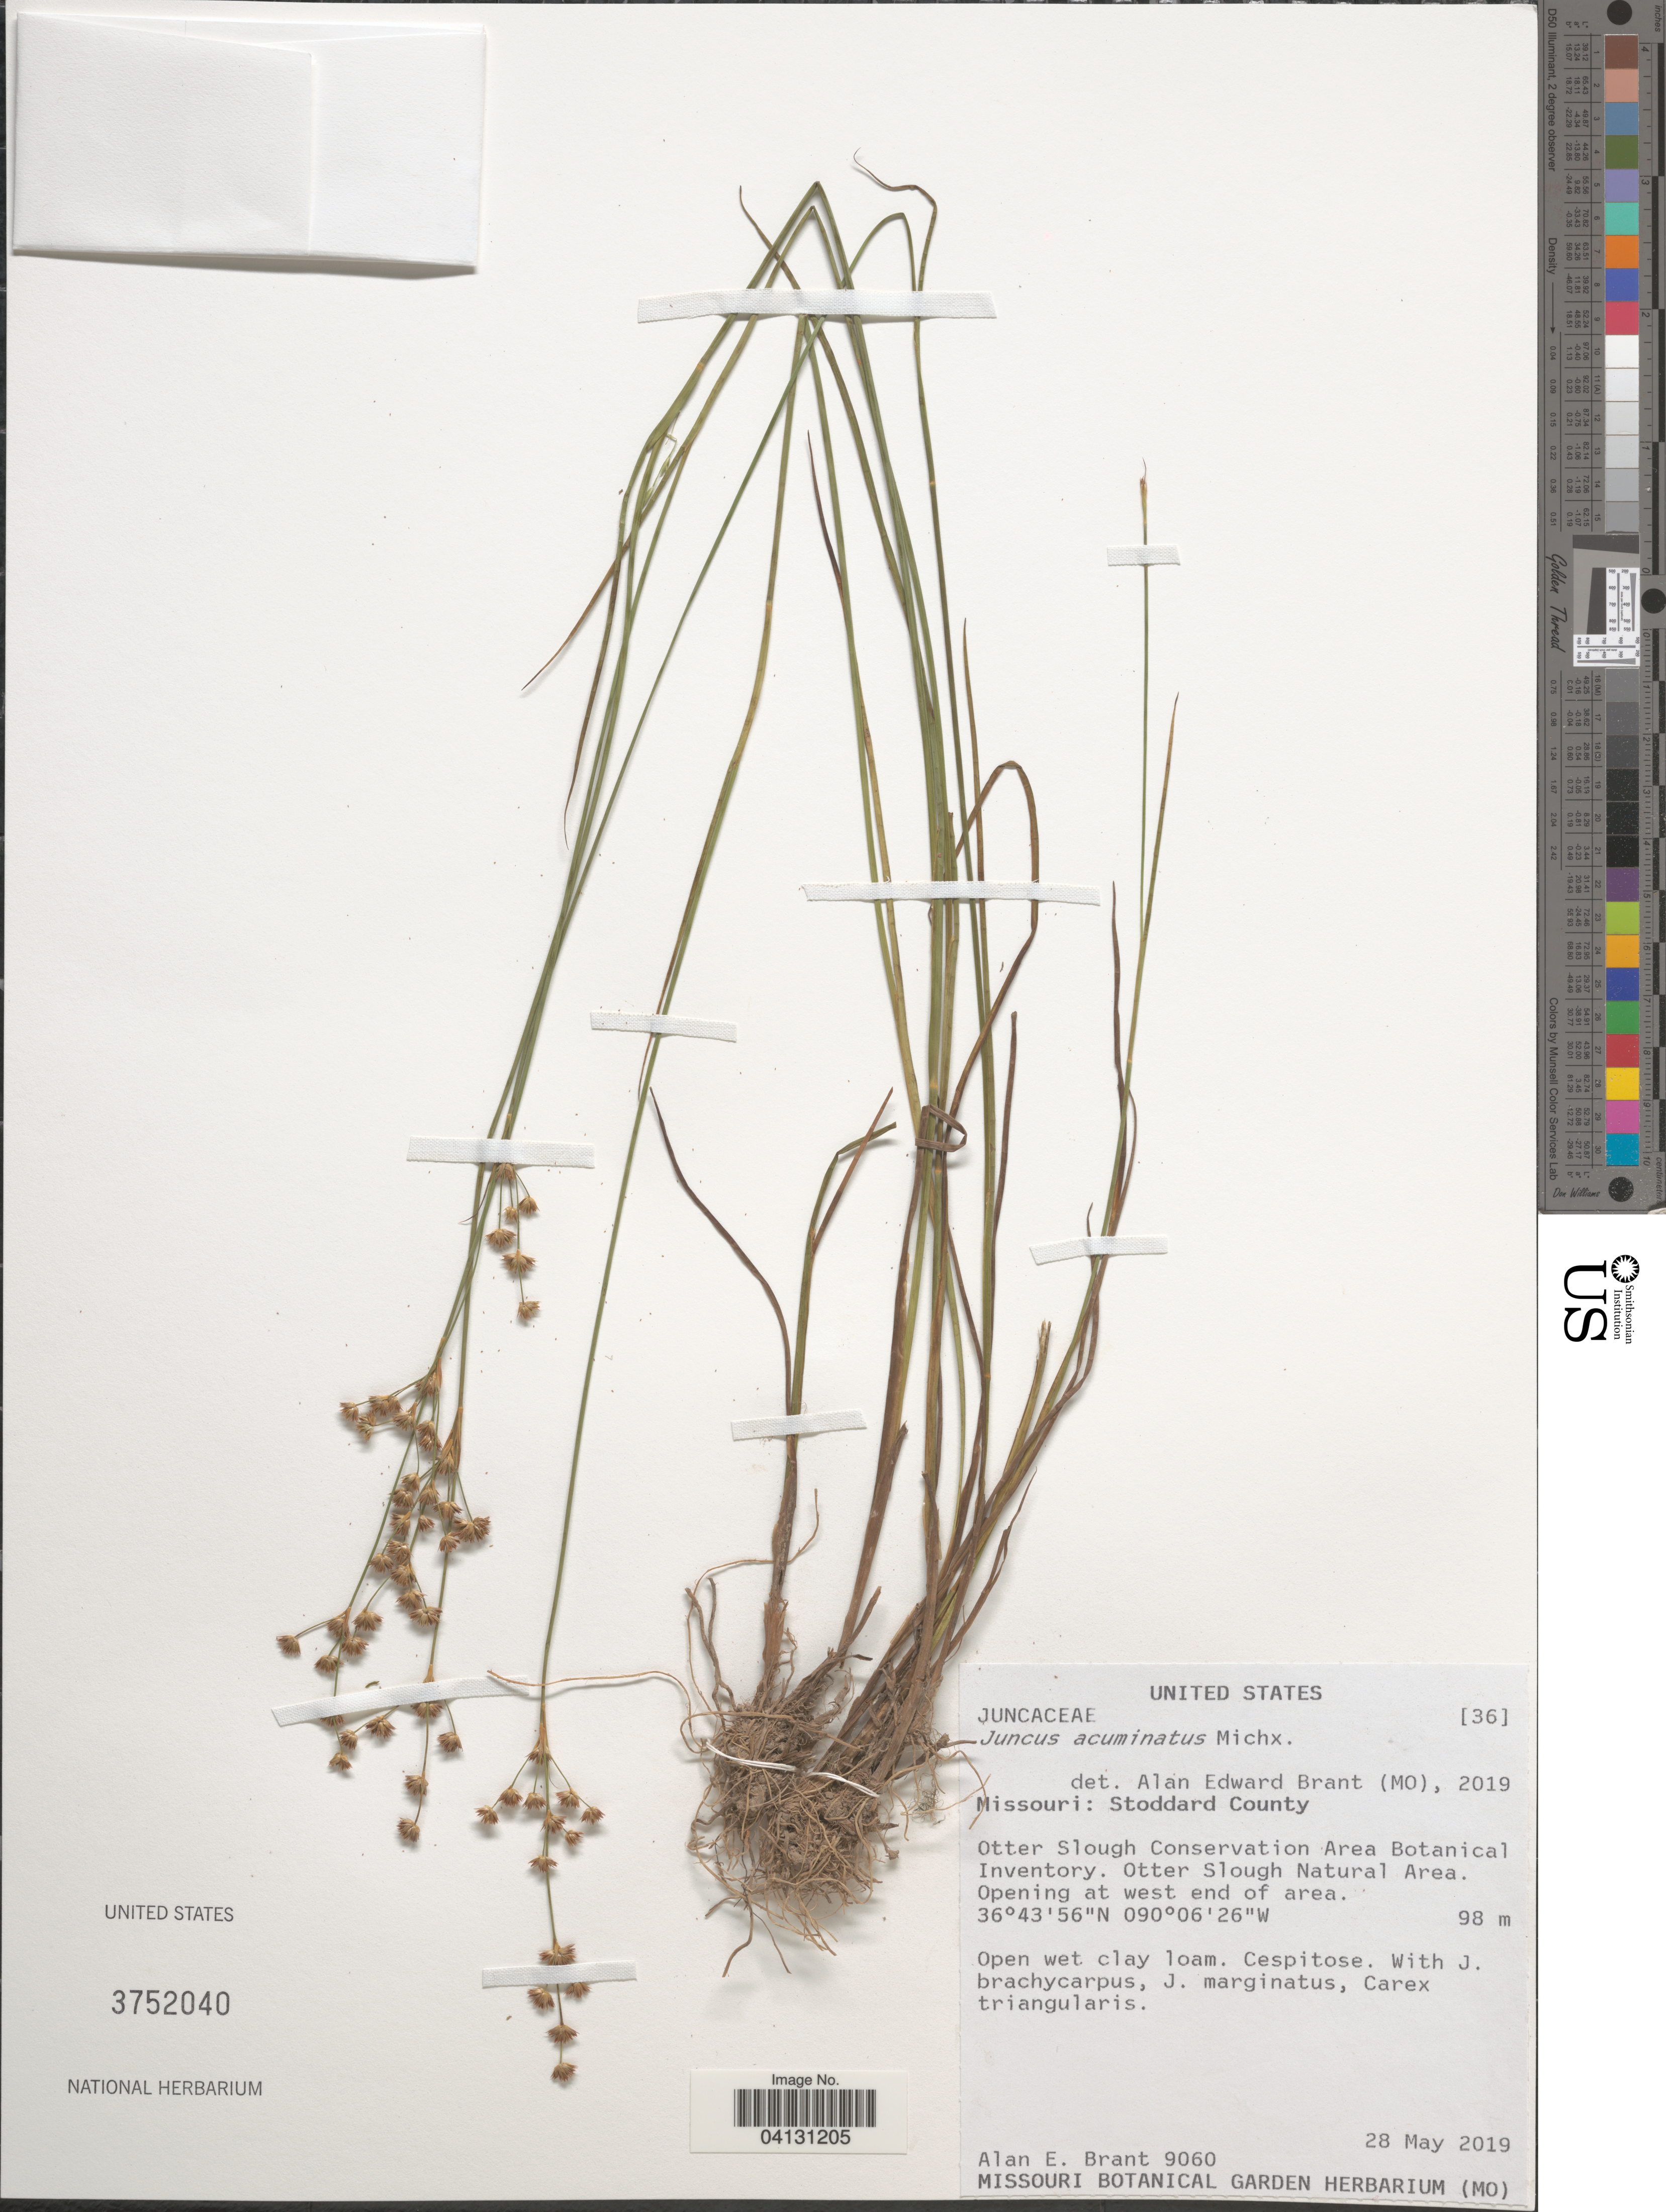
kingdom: Plantae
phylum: Tracheophyta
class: Liliopsida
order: Poales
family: Juncaceae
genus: Juncus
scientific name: Juncus acuminatus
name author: Michx.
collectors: A. Brant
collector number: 9060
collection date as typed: Transcribed d/m/y: 28/5/2019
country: United States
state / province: Missouri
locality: Stoddard County. Otter Slough Conservation Area Botanical Inventory. Otter Slough Natural Area. Opening at west end of area.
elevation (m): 98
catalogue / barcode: US 3752040